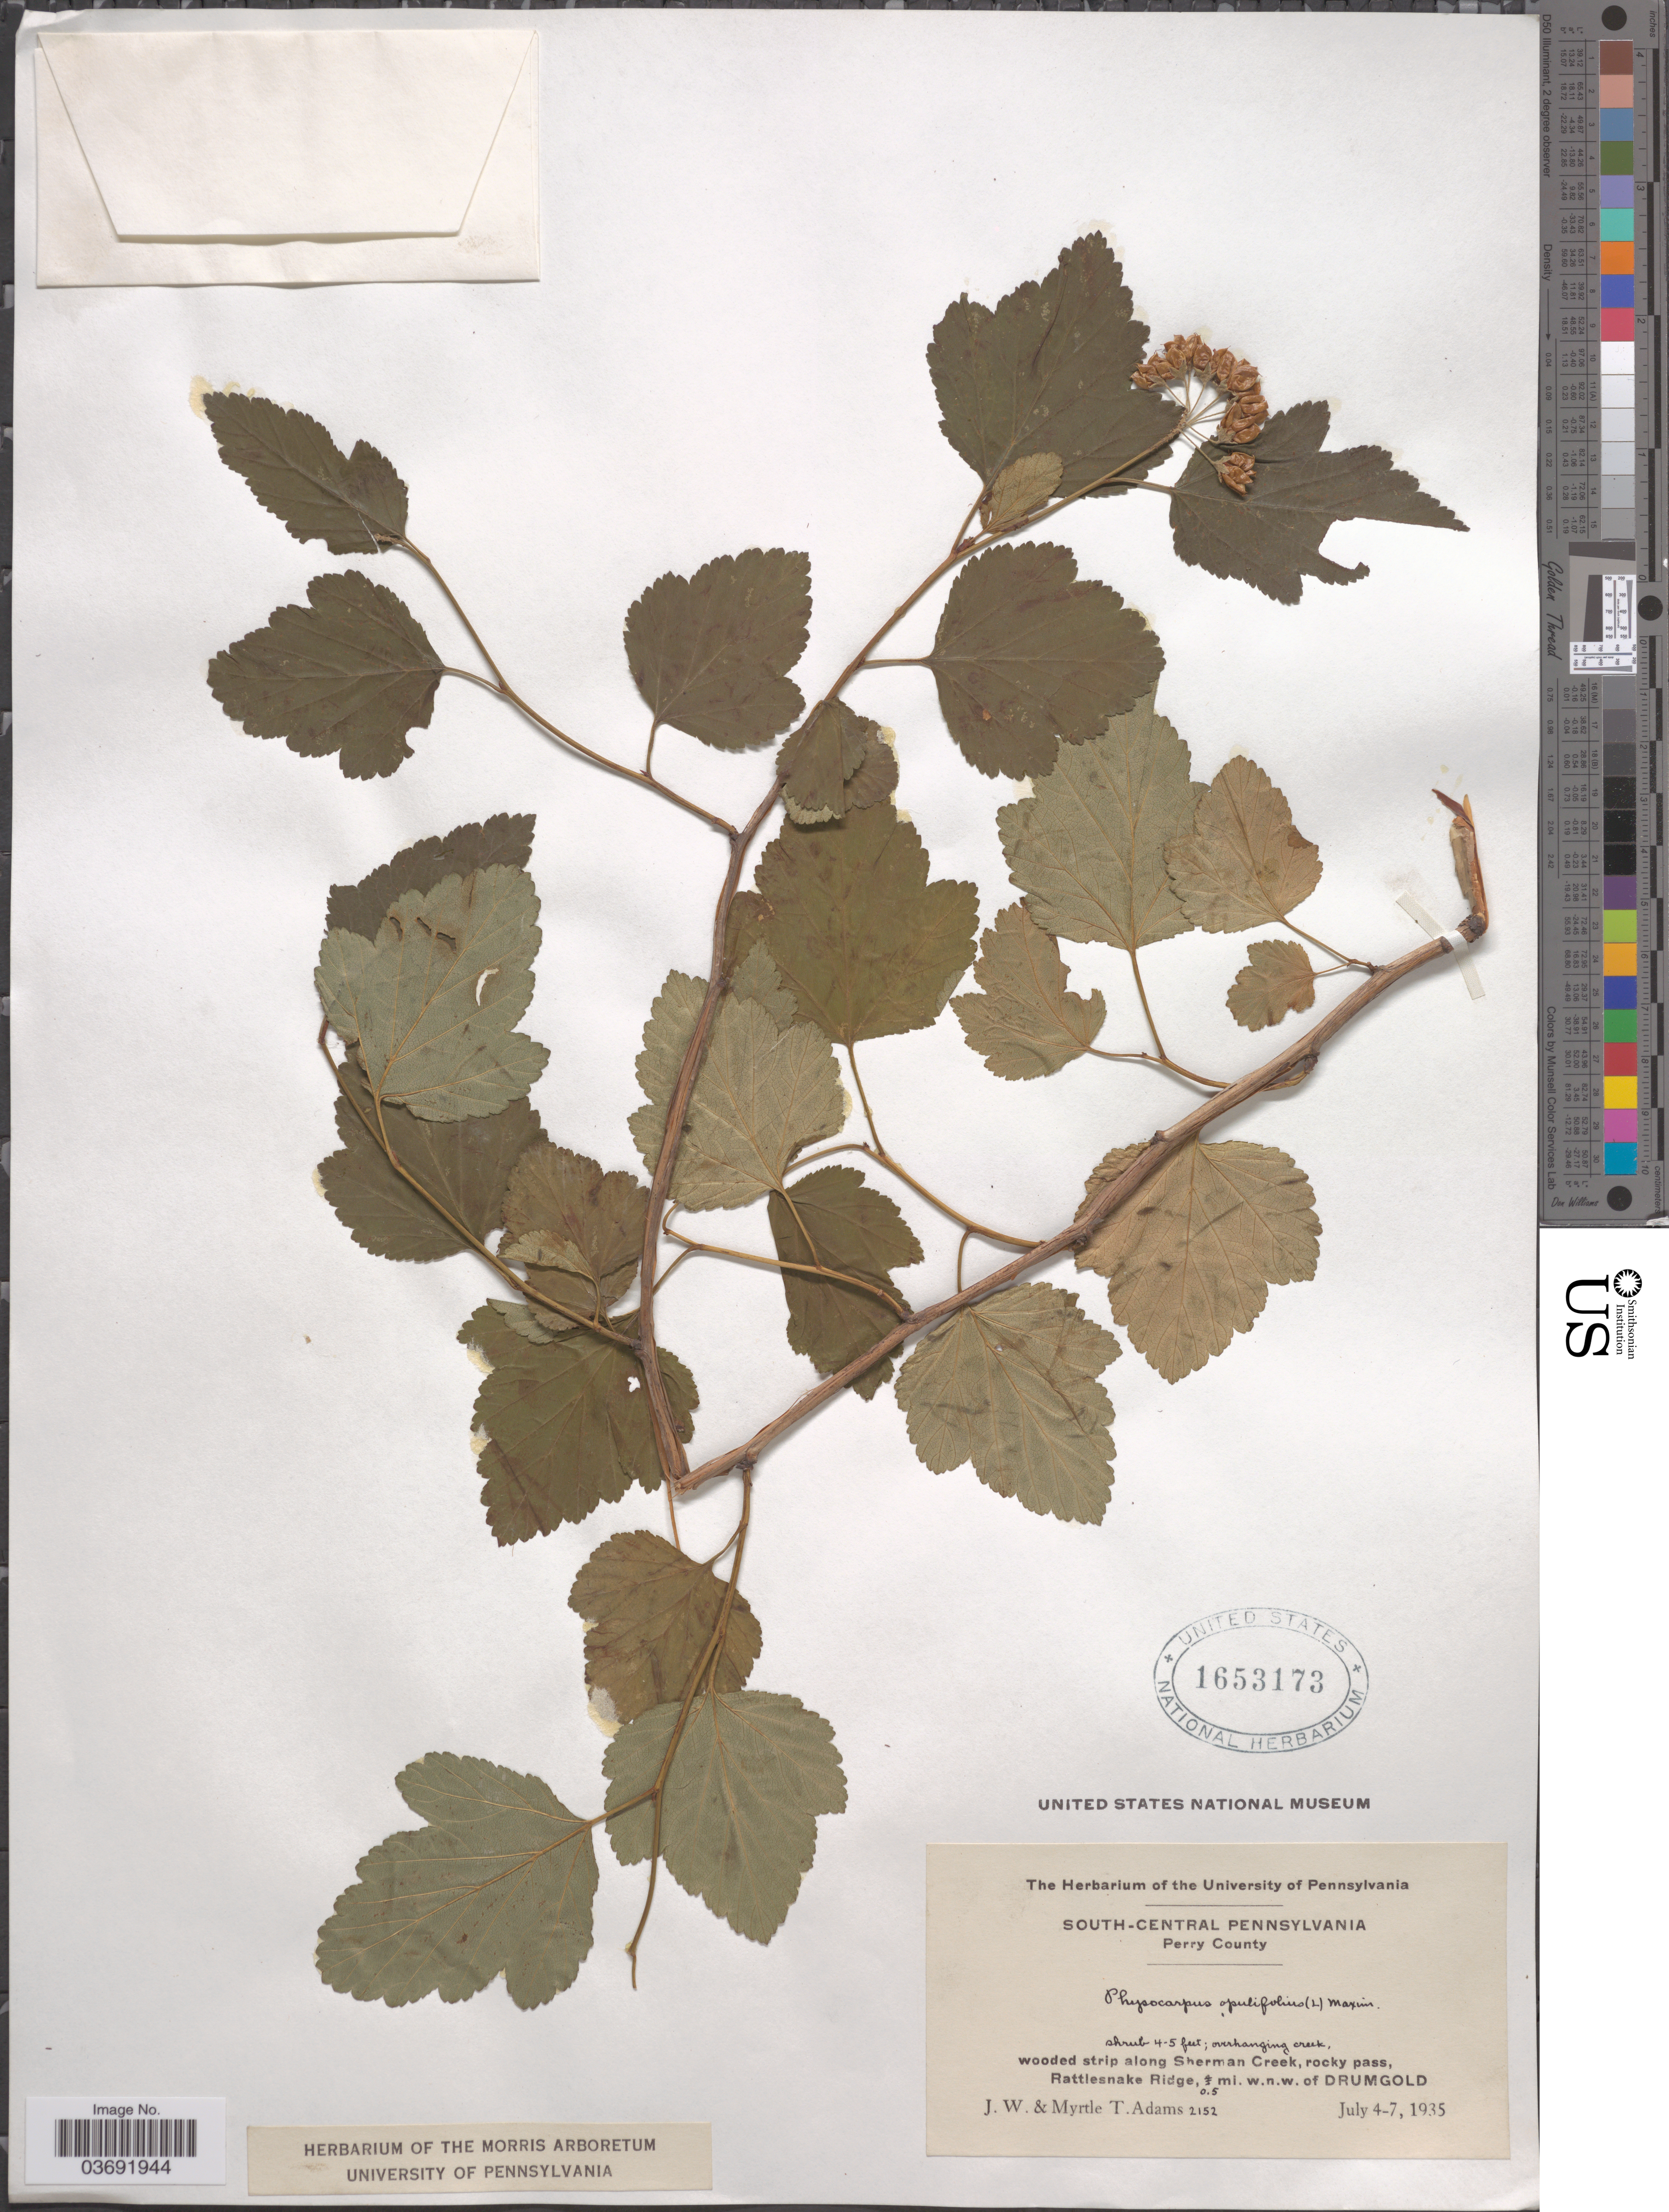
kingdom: Plantae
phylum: Tracheophyta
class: Magnoliopsida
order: Rosales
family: Rosaceae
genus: Physocarpus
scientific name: Physocarpus opulifolius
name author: (L.) Maxim.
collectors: J. Adams & M. T. Adams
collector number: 2152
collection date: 1935-07-04/1935-07-07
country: United States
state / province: Pennsylvania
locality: South-Central Pennsylvania. Perry County. Overhanging creek, wooded strip along Sherman Creek, rocky pass, Rattlesnake Ridge, 0.5 mi. w.n.w. of Drumgold.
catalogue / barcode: US 1653173